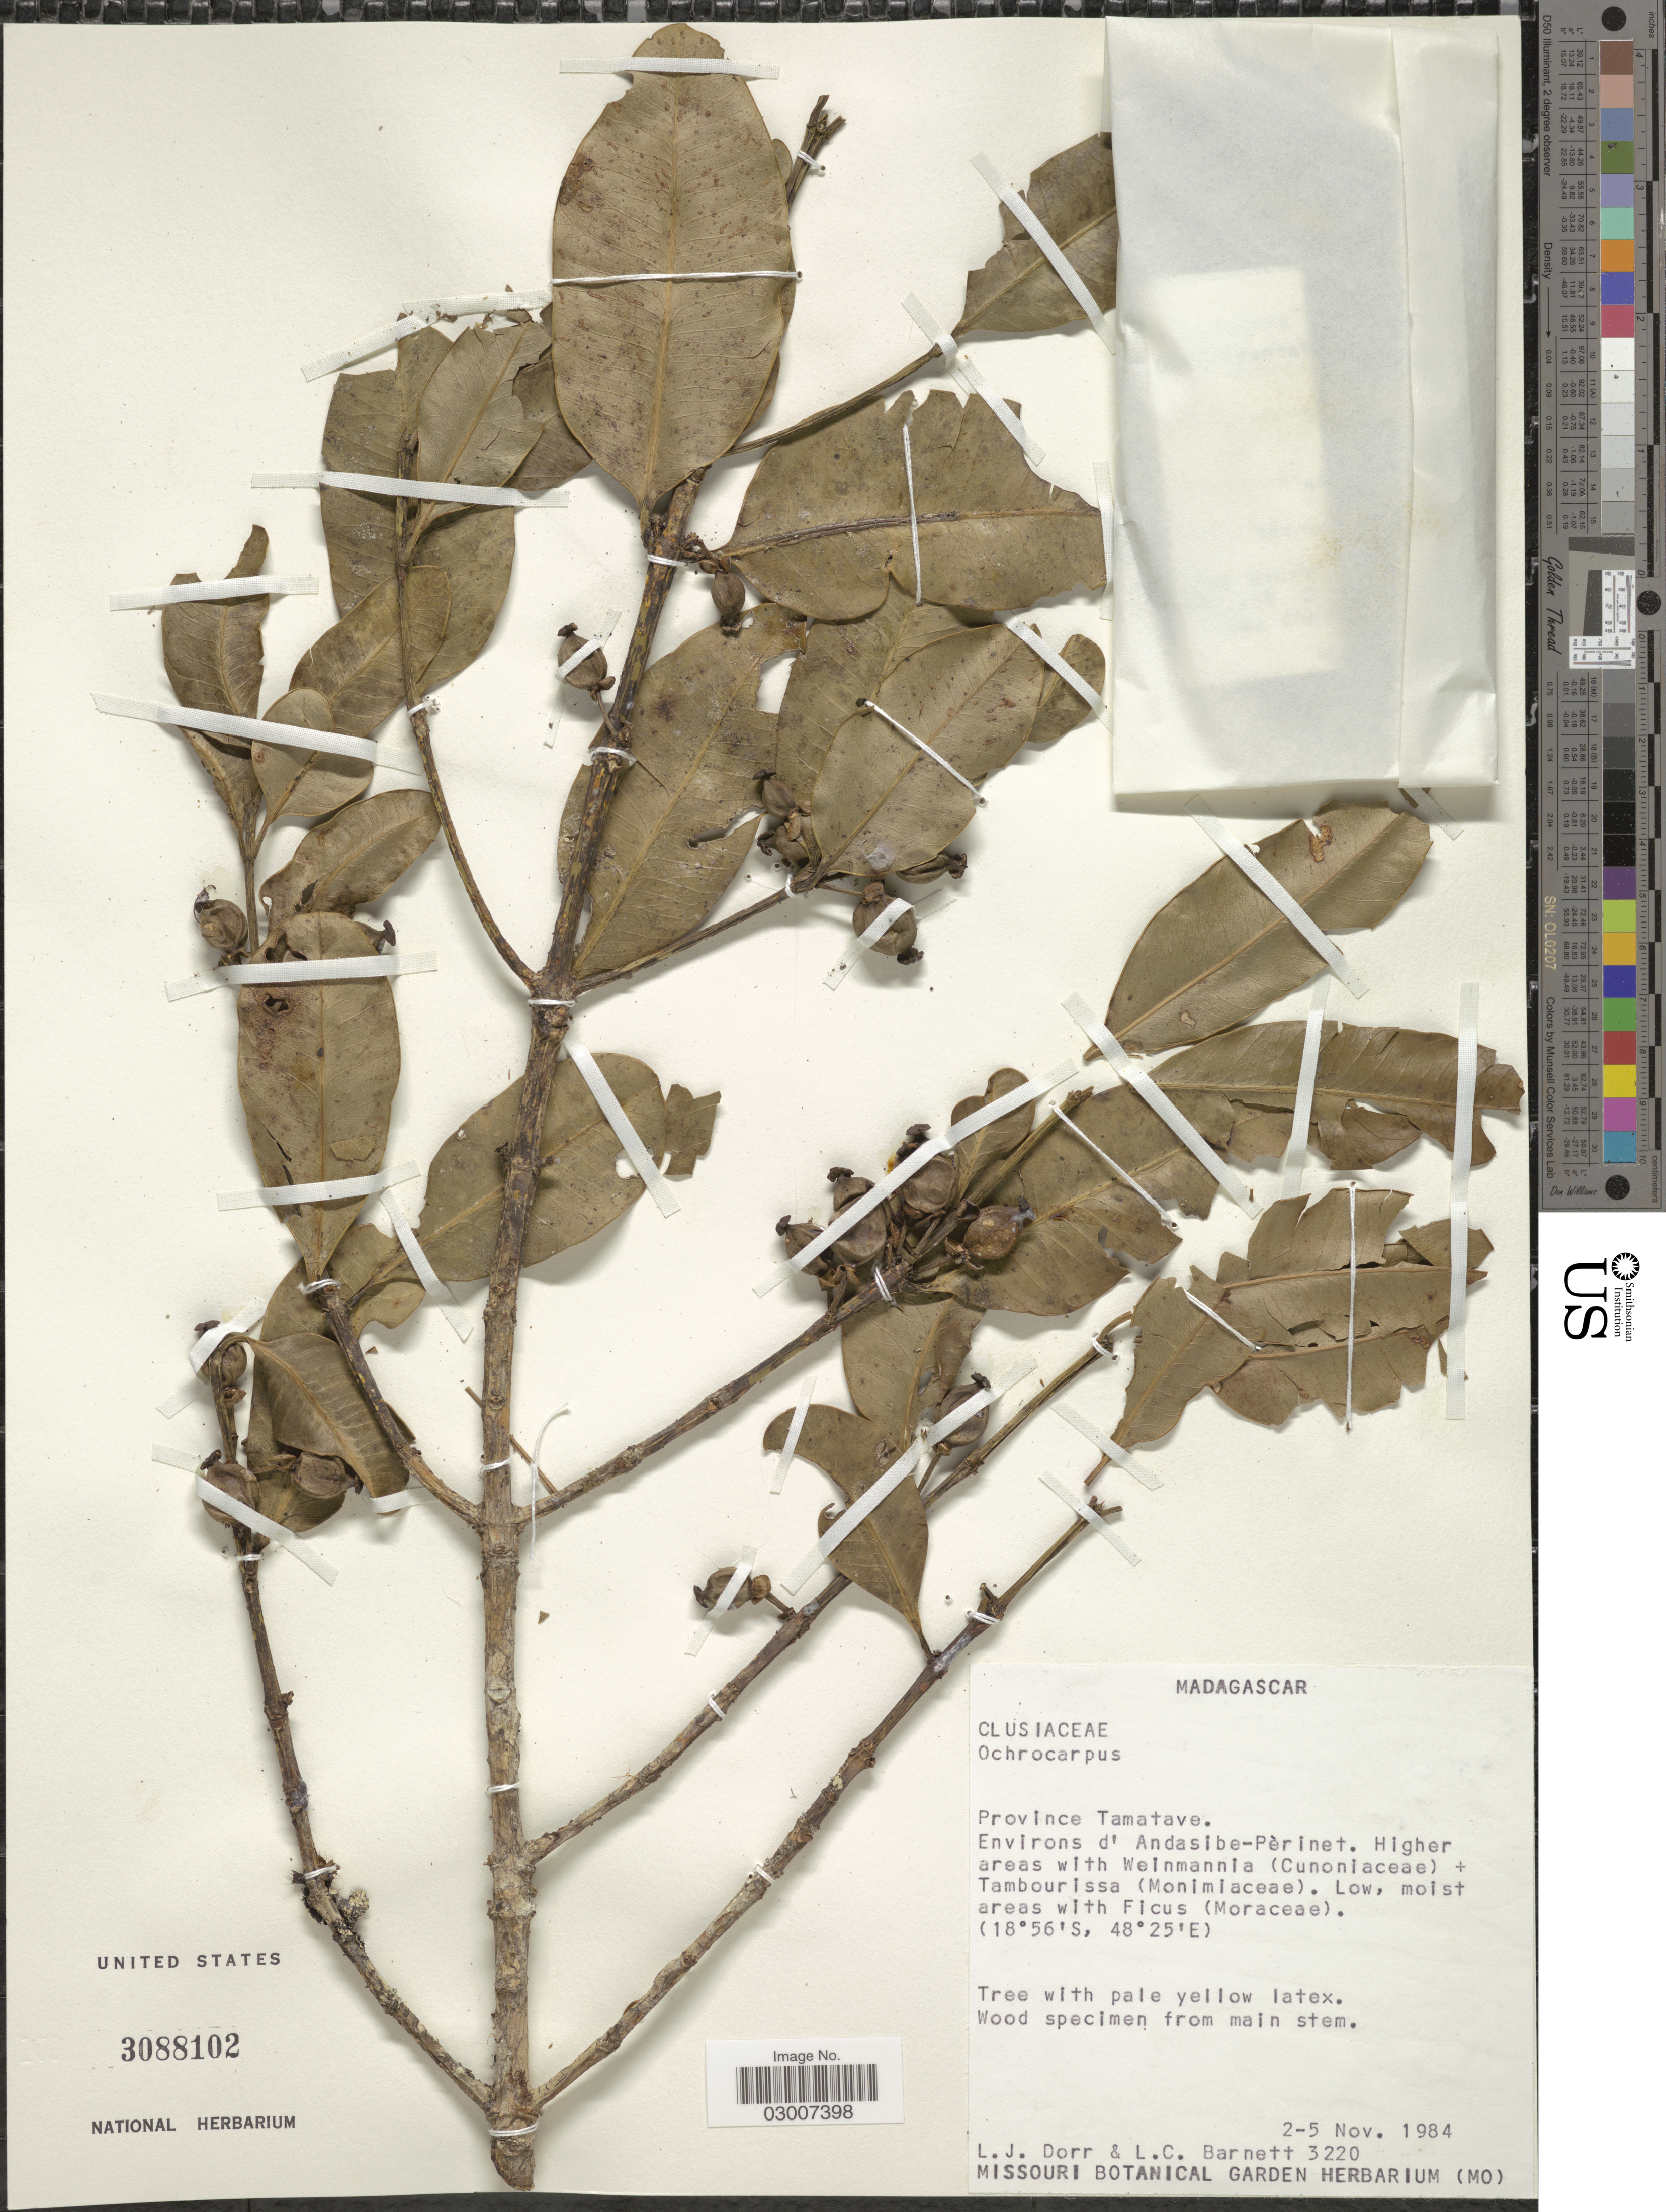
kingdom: Plantae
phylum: Tracheophyta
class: Magnoliopsida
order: Malpighiales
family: Calophyllaceae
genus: Mammea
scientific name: Mammea sp.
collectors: L. J. Dorr & L. C. Barnett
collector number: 3220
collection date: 1984-11-02/1984-11-05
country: Madagascar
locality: Province Tamatave. Environs d'Andasibe-Pèrinet.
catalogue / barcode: US 3088102